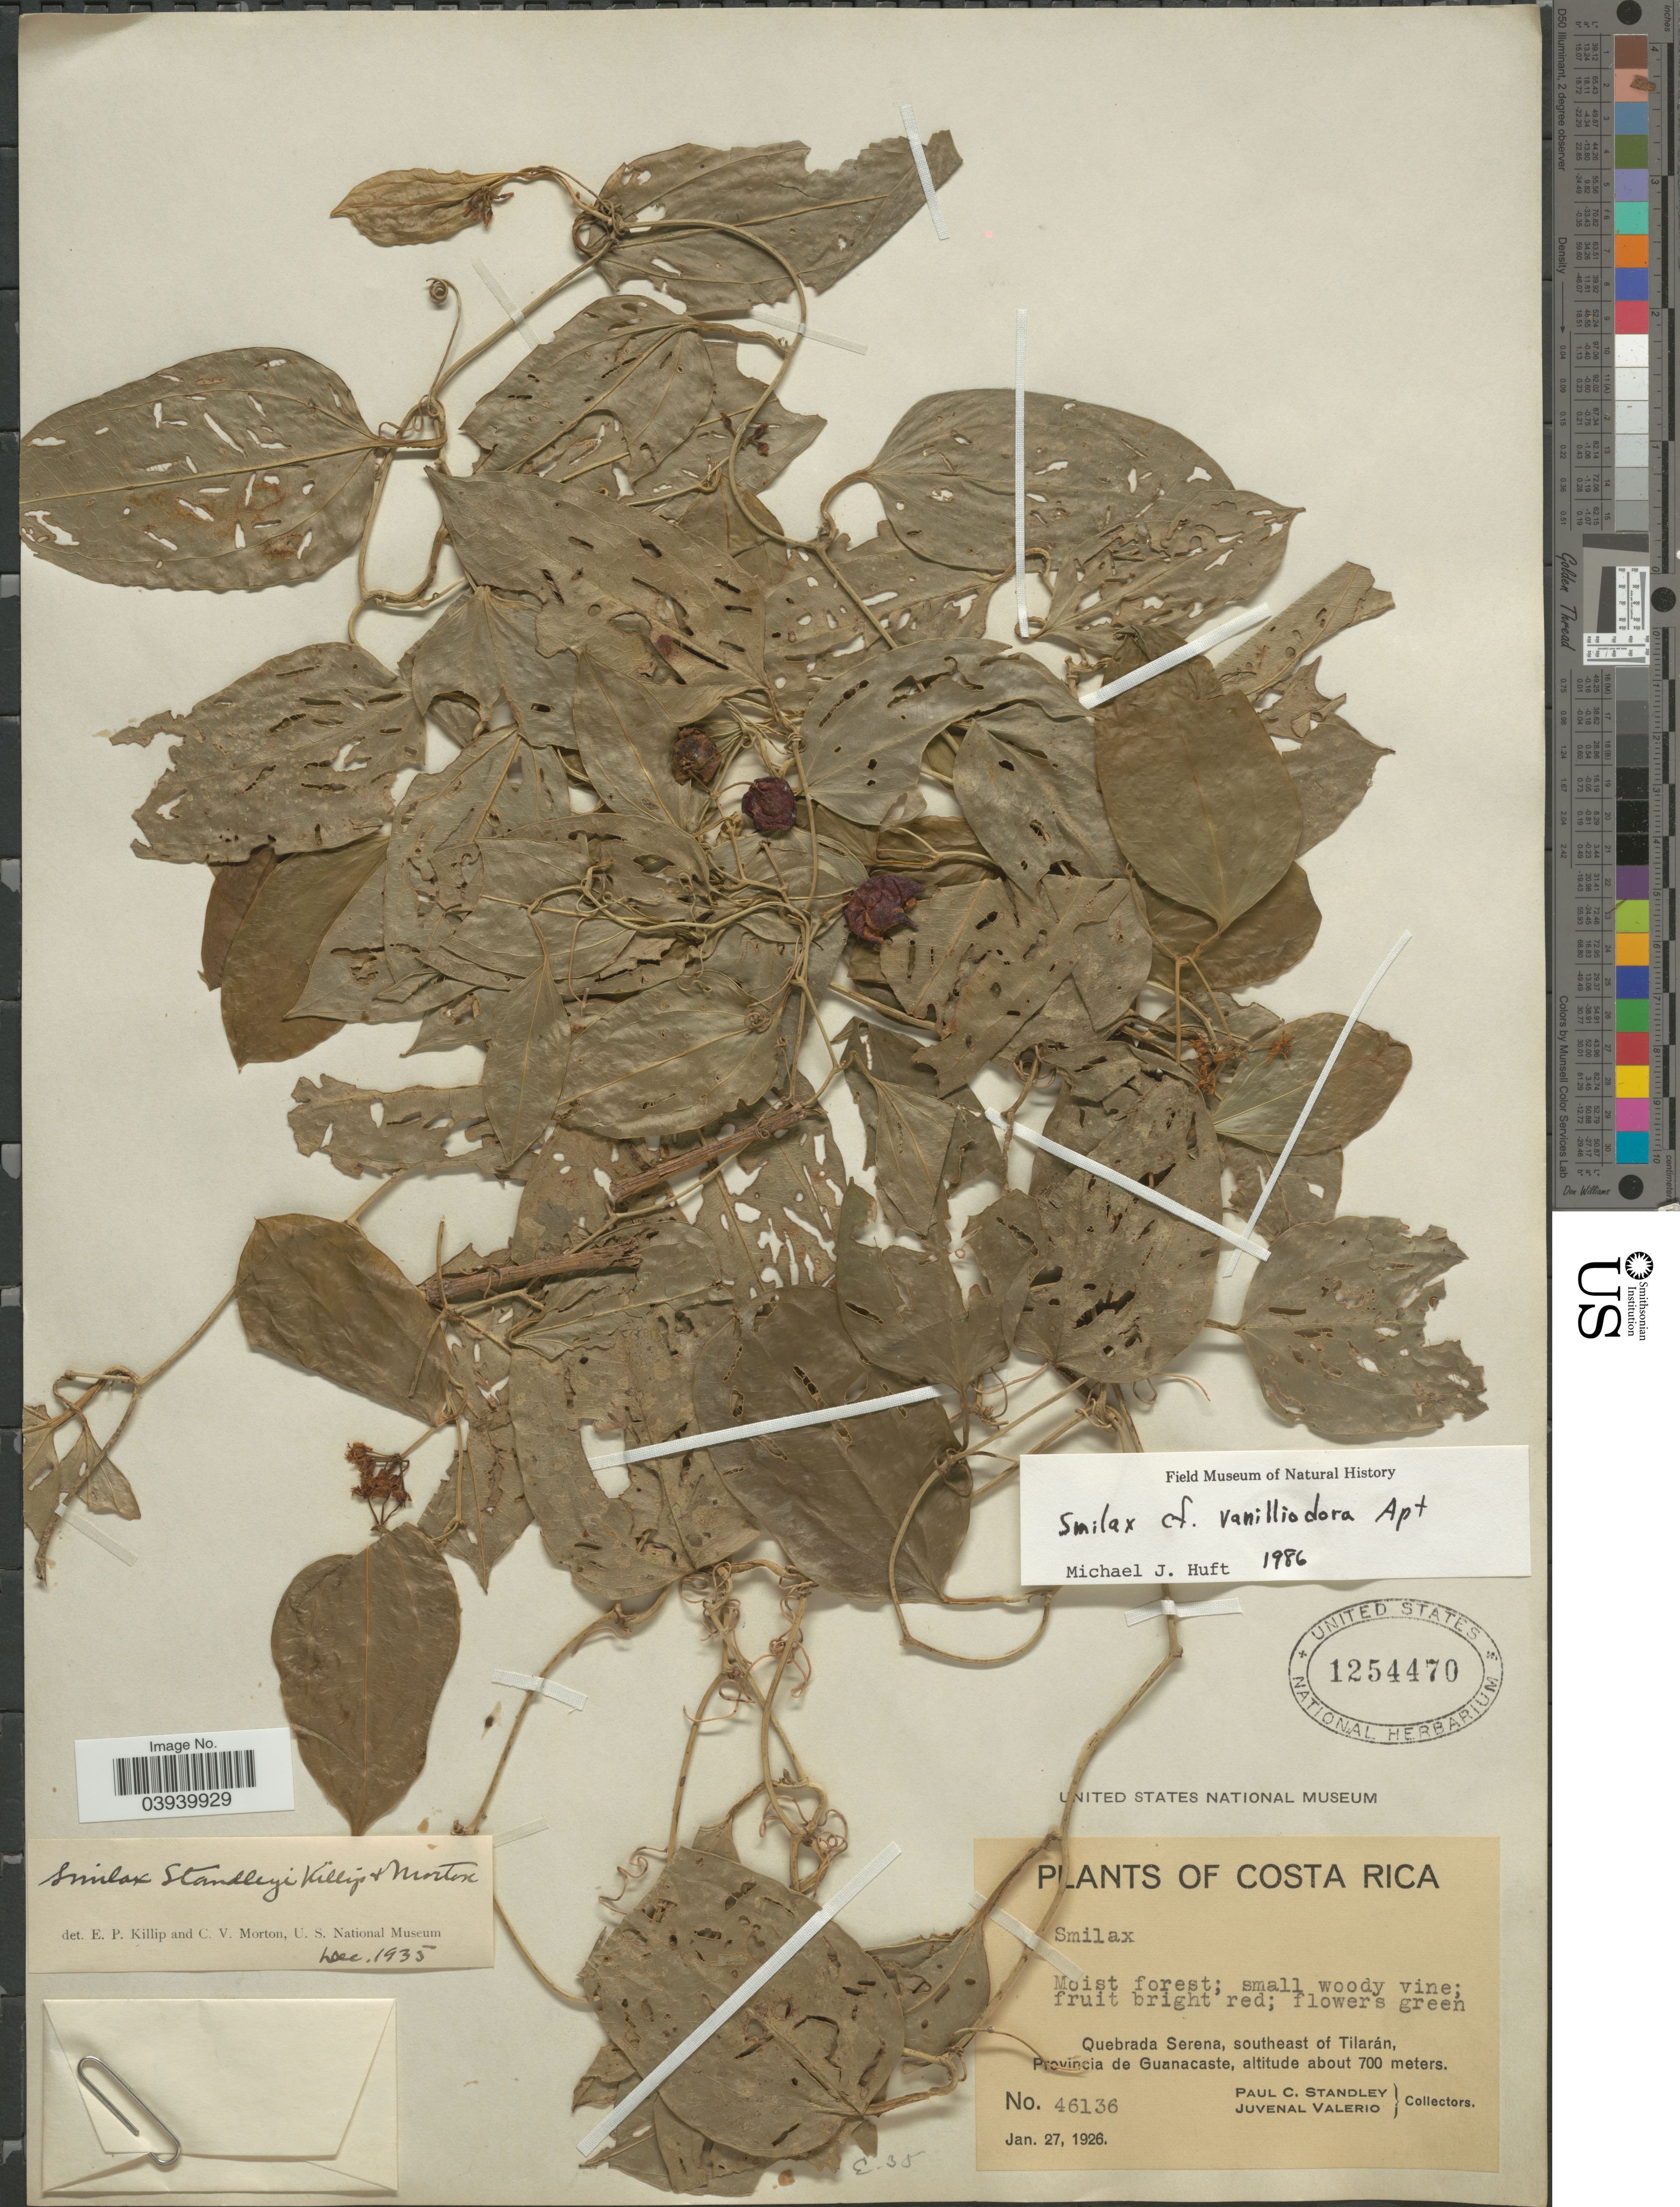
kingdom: Plantae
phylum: Tracheophyta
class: Liliopsida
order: Liliales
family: Smilacaceae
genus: Smilax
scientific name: Smilax vanilliodora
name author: F.W. Apt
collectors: P. C. Standley & J. Valerio R.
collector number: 46136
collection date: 1926-01-27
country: Costa Rica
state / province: Guanacaste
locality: Quebrada Serena, southeast of Tilarán.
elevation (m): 700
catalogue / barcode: US 1254470